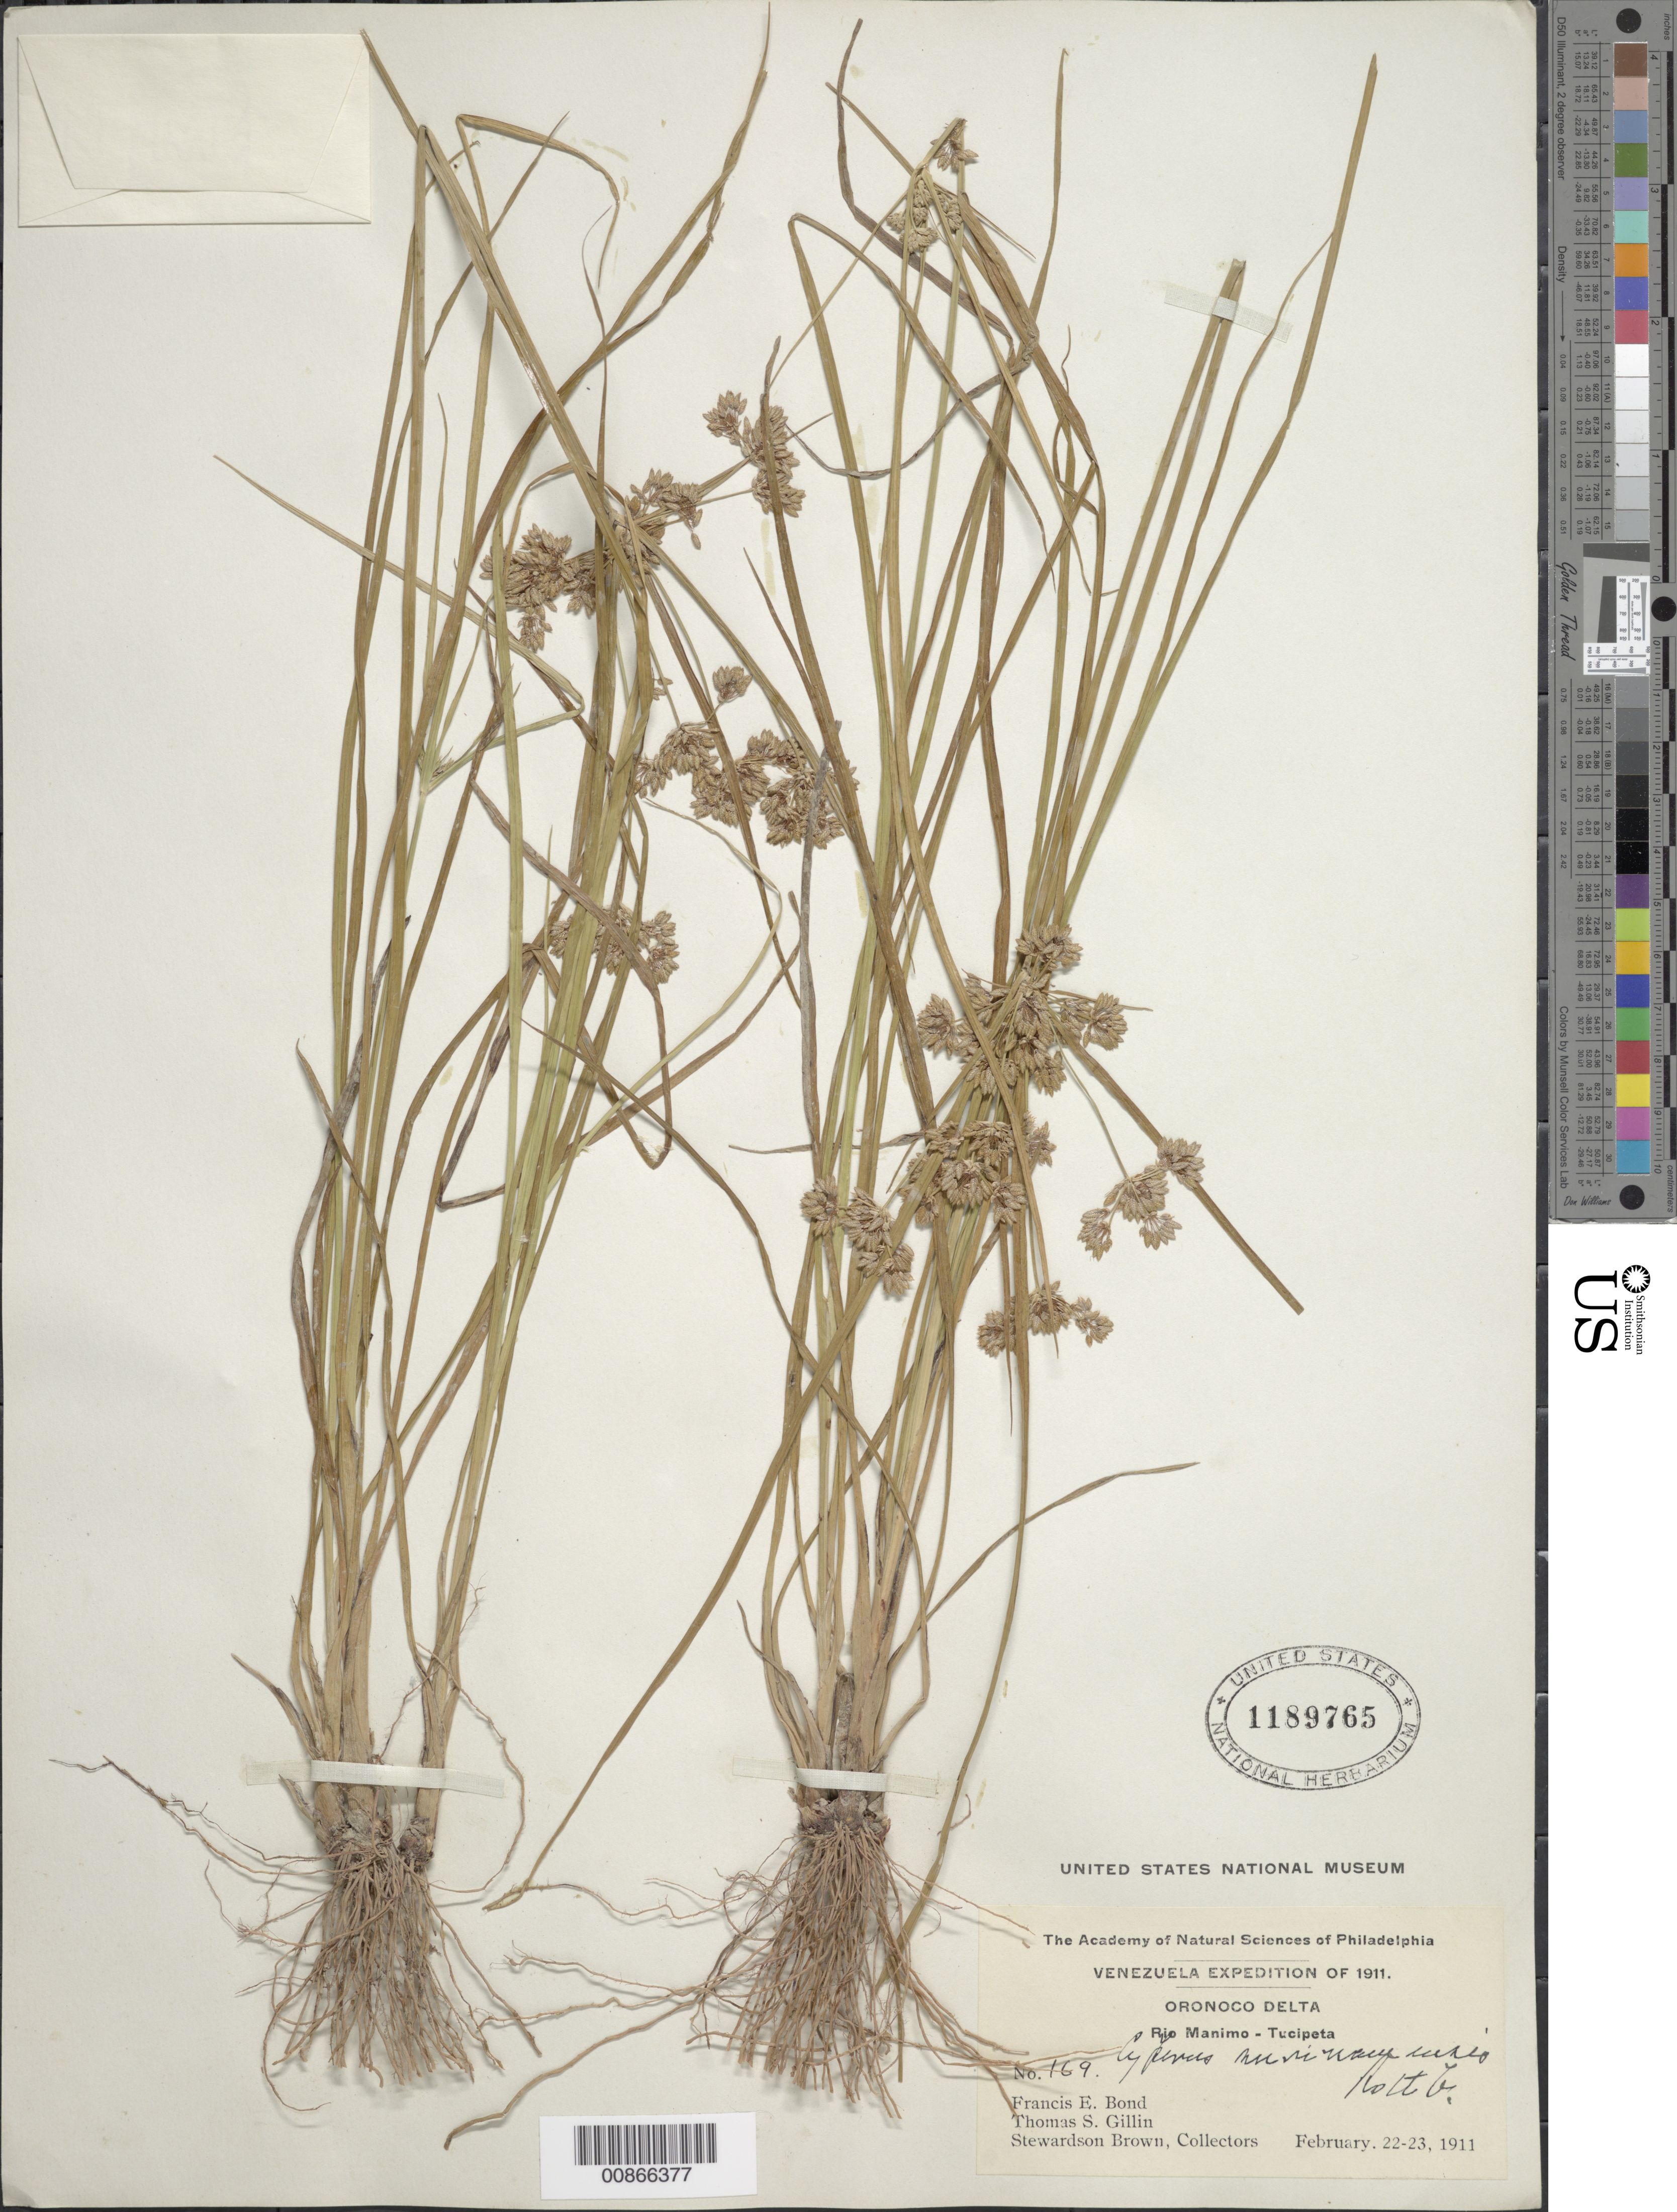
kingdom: Plantae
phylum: Tracheophyta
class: Liliopsida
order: Poales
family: Cyperaceae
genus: Cyperus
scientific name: Cyperus surinamensis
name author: Rottb.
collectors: F. Bond, T. Gillin & S. Brown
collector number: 169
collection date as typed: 22-23 February 1911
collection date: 1911-02-22/1911-02-23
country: Venezuela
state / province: Delta Amacuro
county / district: Tucupita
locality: Orinoco Delta, Cano Manamo near Tucupita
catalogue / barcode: US 1189765